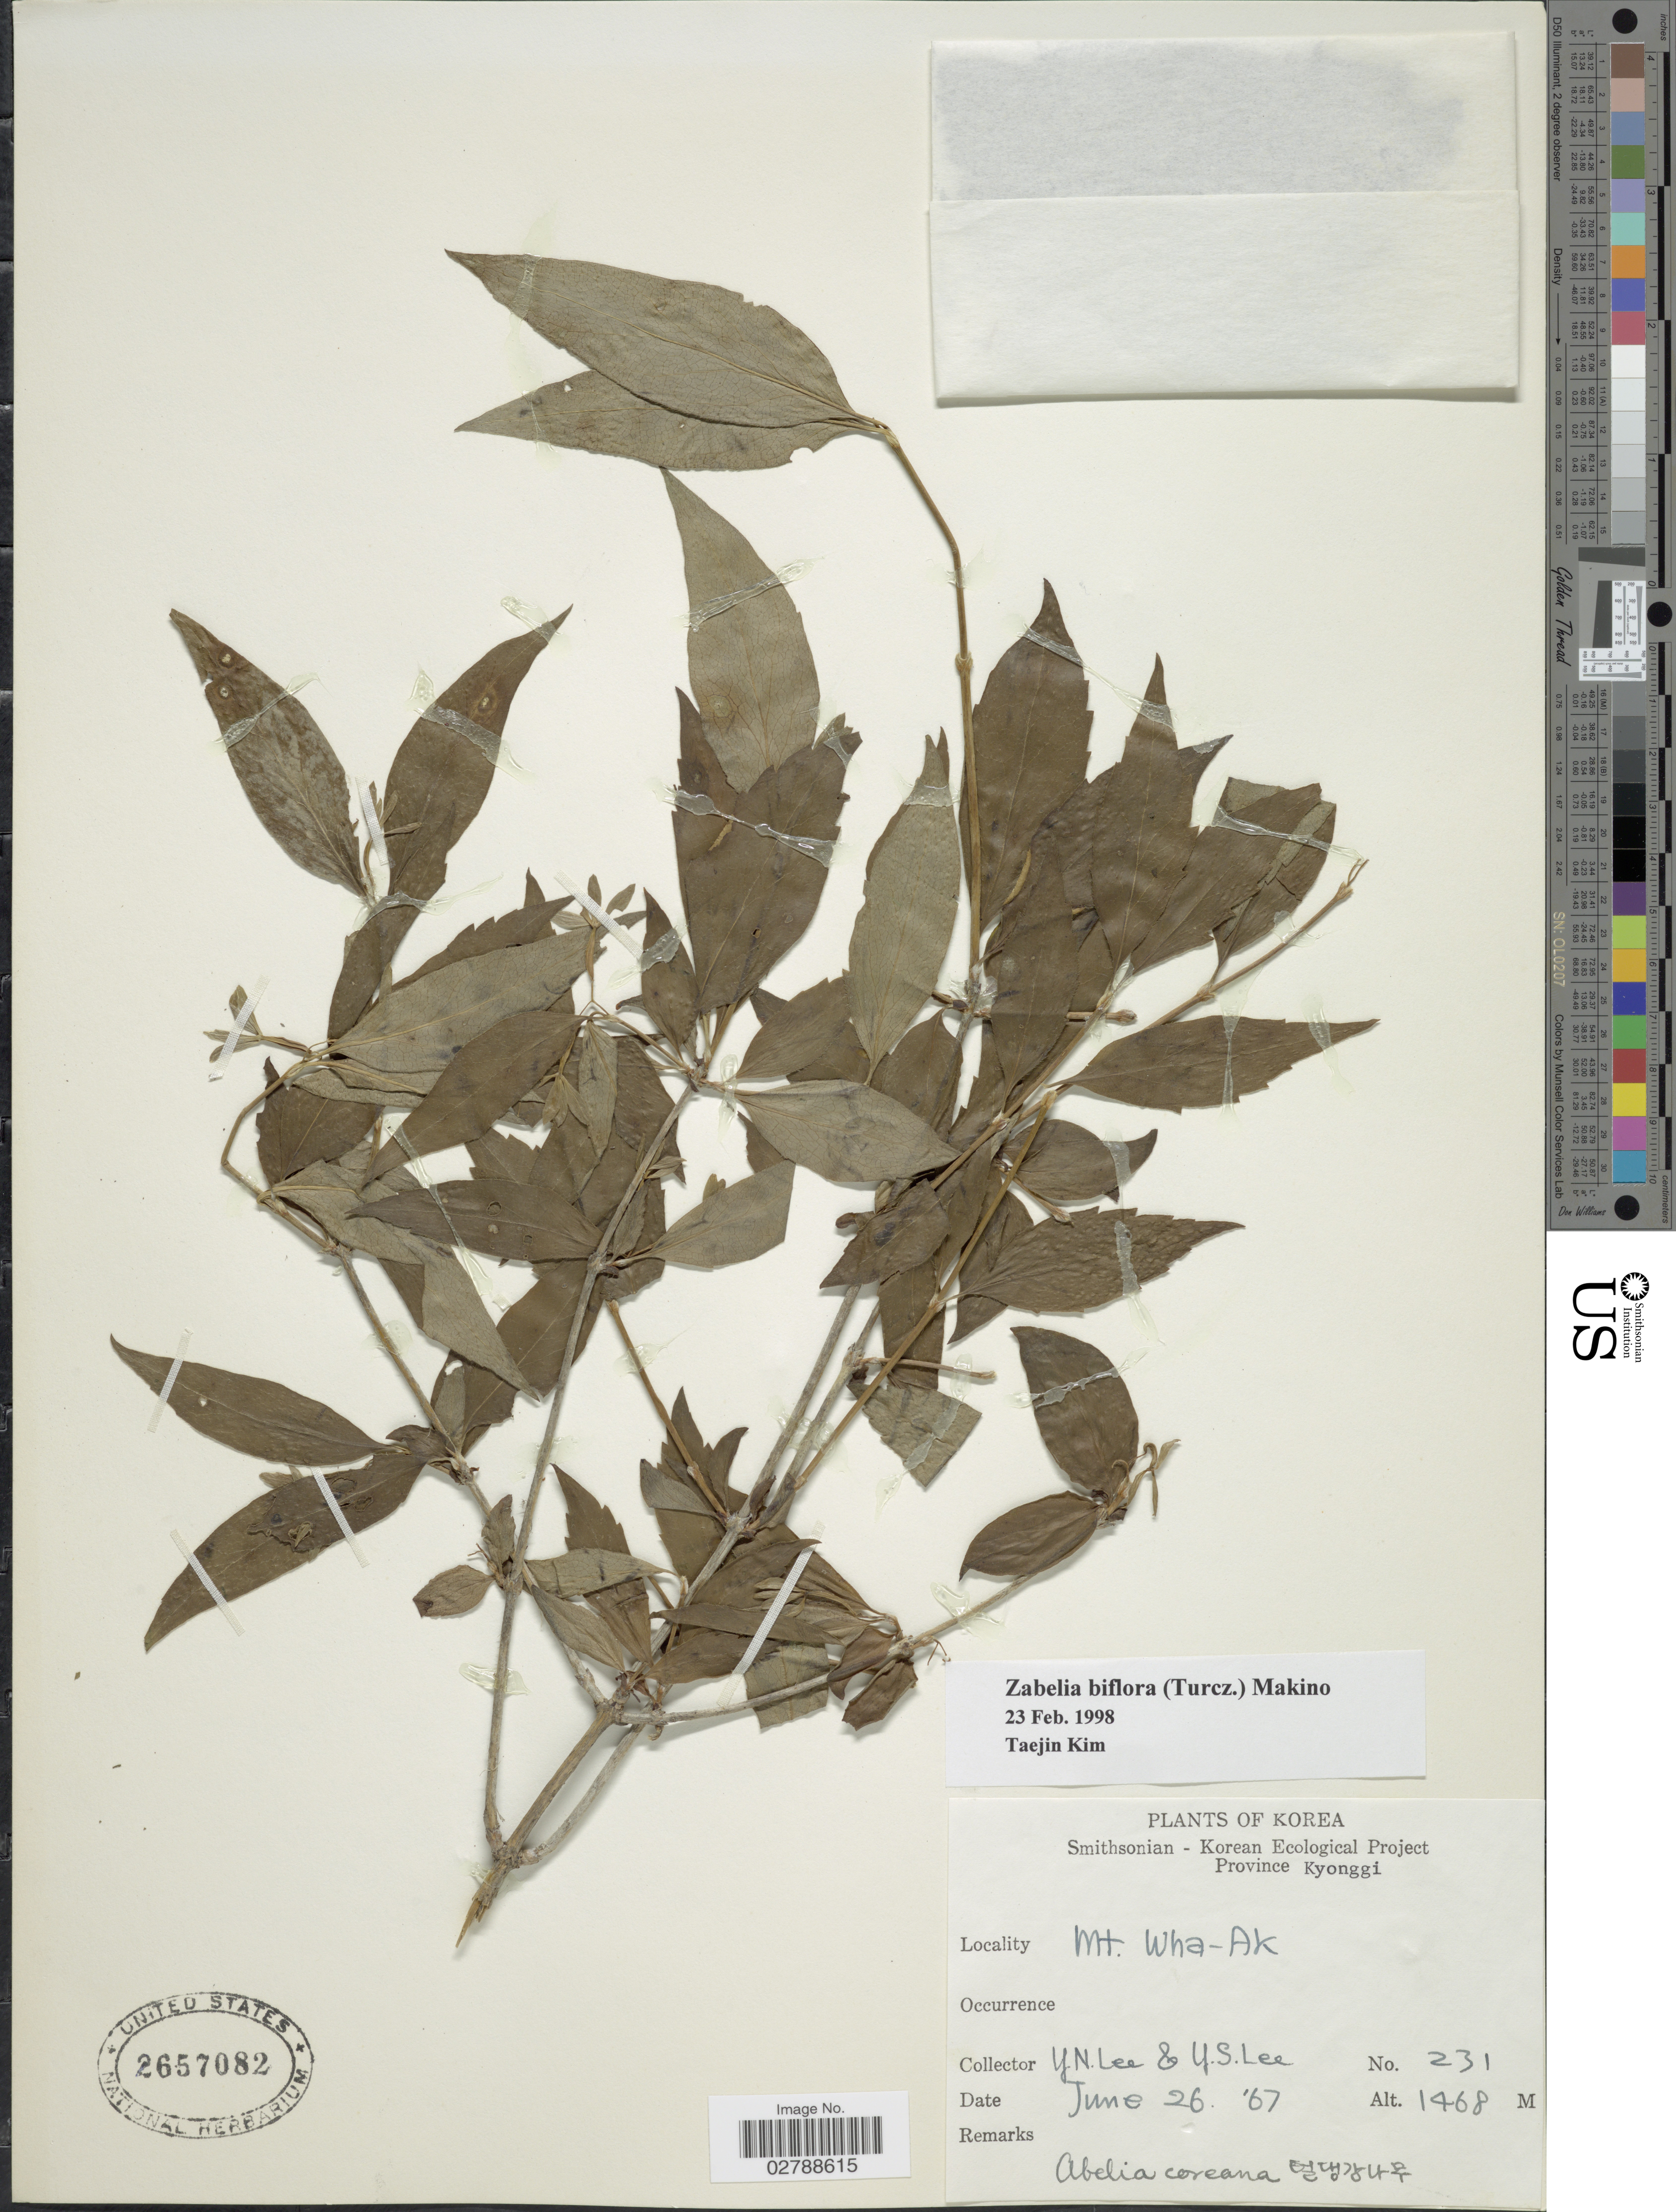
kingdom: Plantae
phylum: Tracheophyta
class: Magnoliopsida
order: Dipsacales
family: Caprifoliaceae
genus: Zabelia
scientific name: Zabelia biflora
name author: (Turcz.) Makino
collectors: Y. N. Lee & Y. S. Lee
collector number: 231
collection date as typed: Transcribed d/m/y: 26/6/67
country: South Korea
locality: Province Kyonggi. Mt. Wha-Ak.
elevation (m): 1468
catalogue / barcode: US 2657082